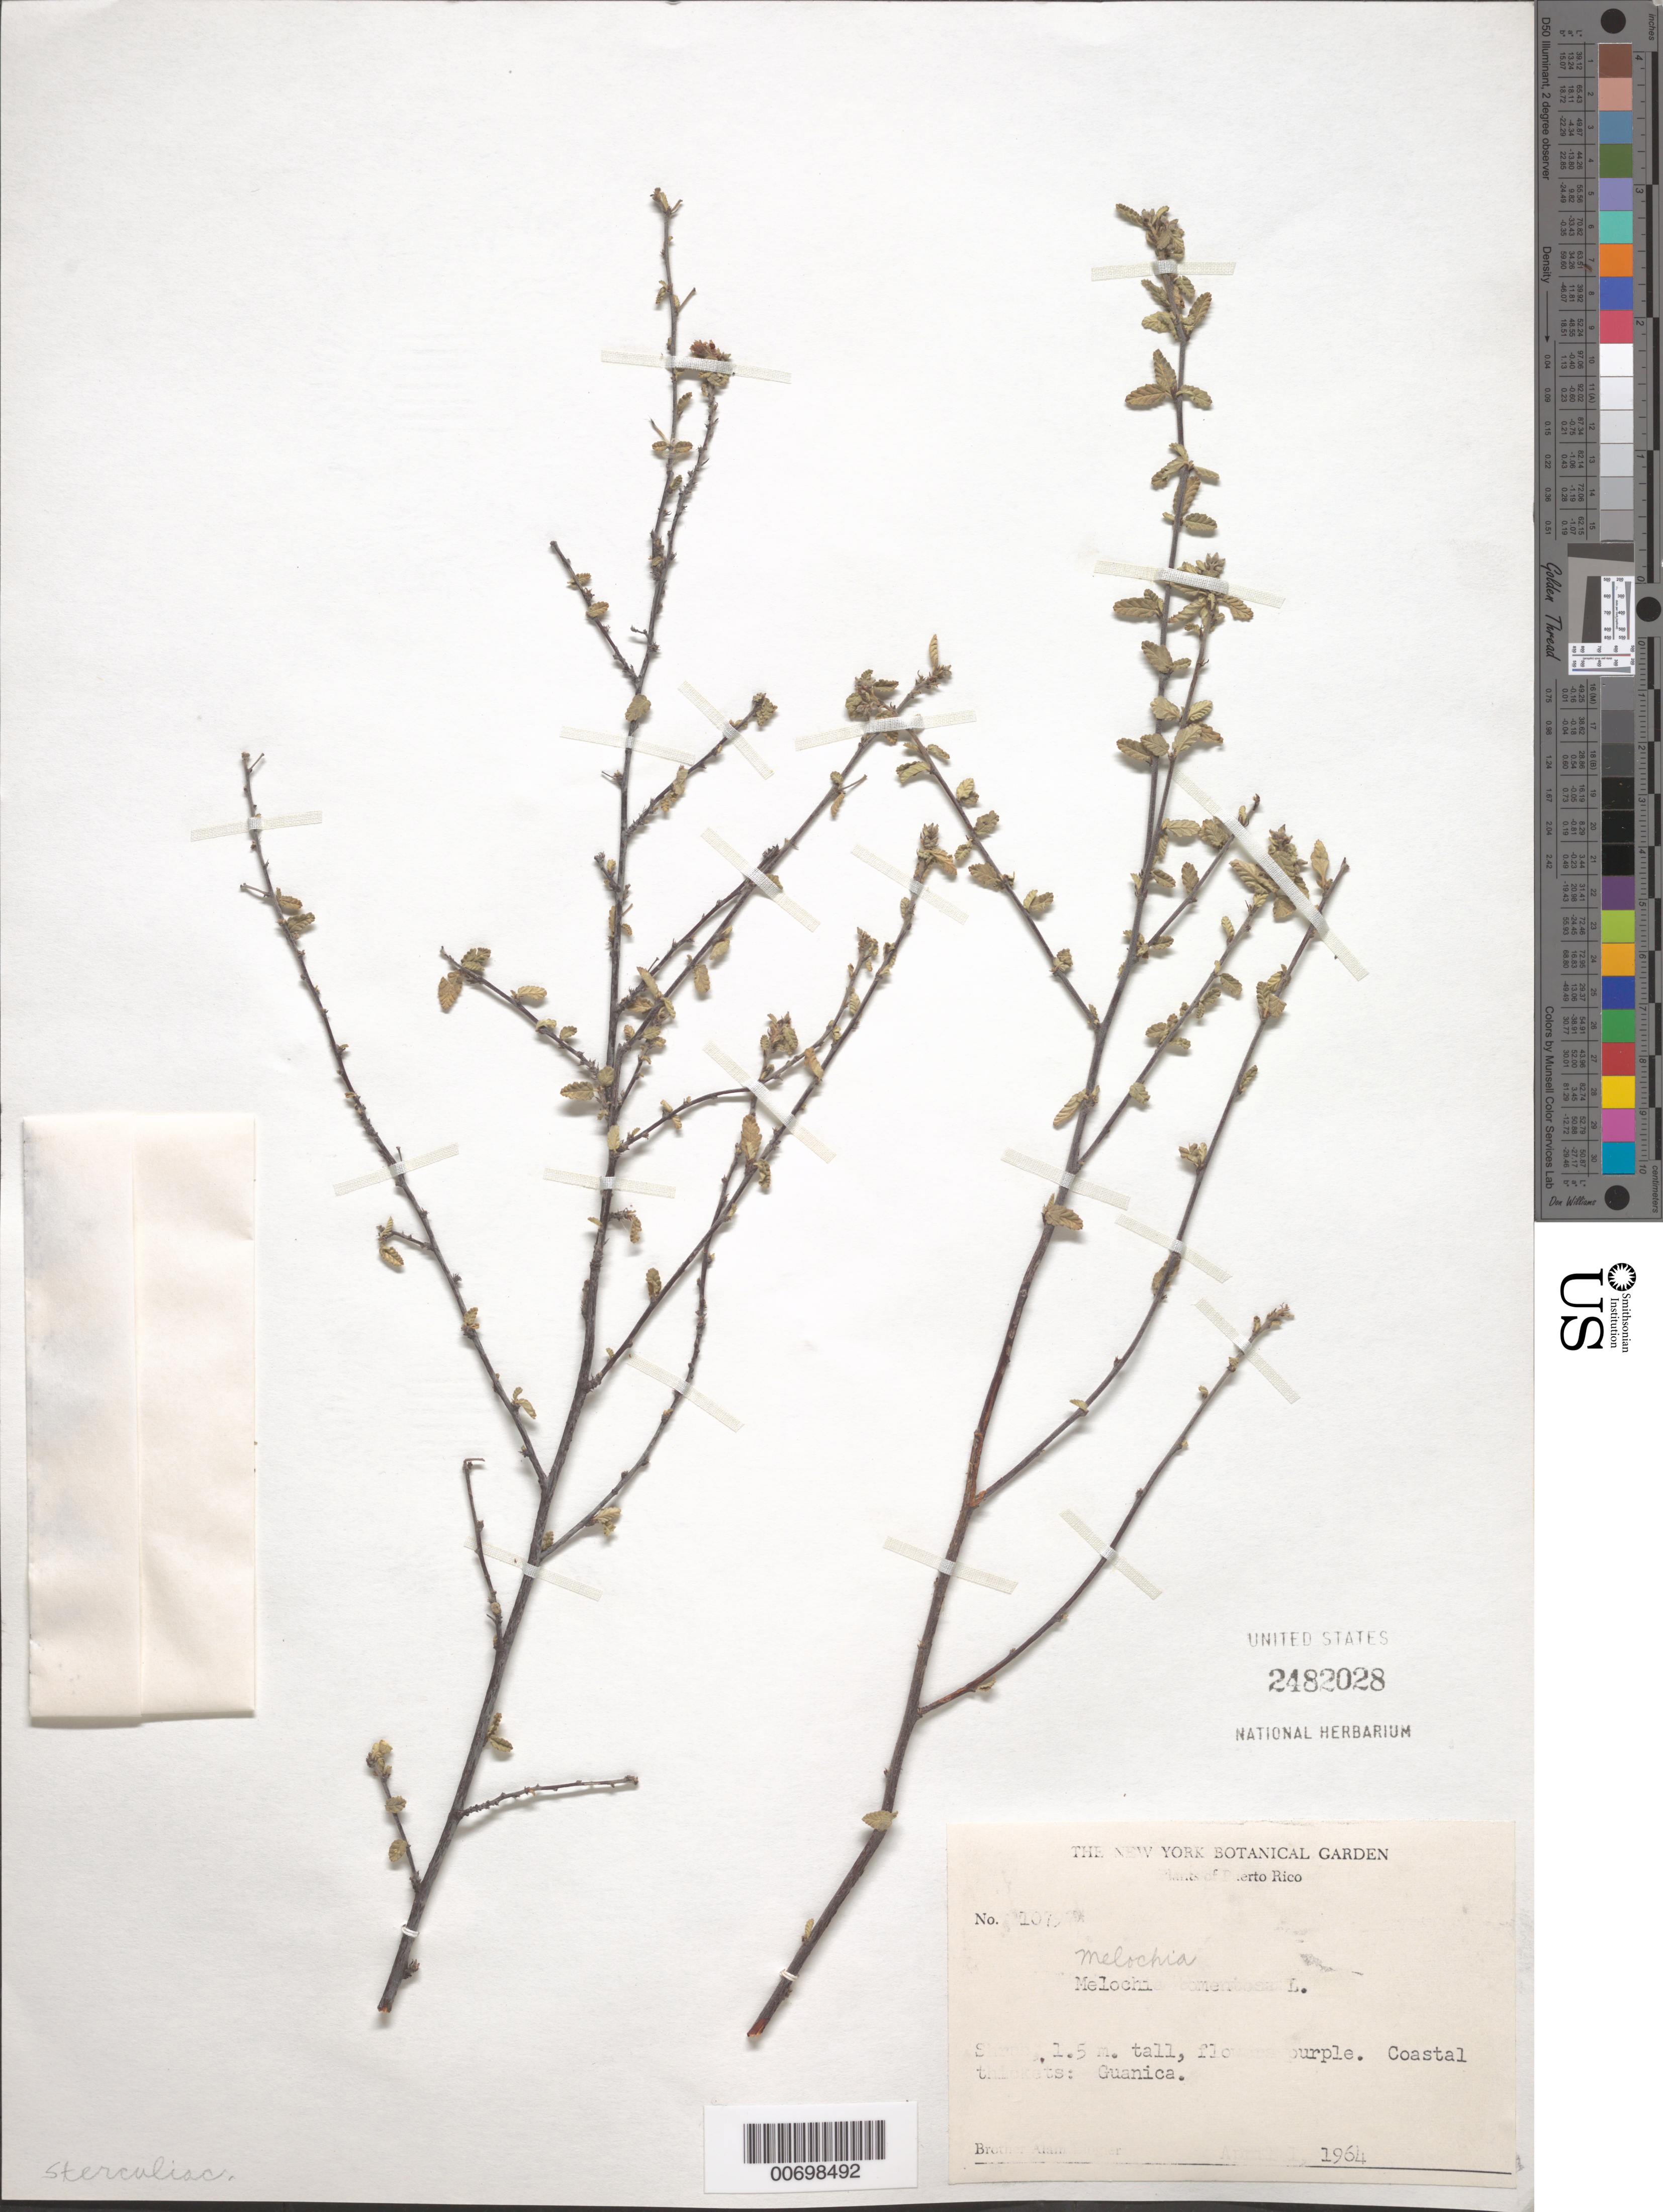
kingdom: Plantae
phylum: Tracheophyta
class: Magnoliopsida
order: Malvales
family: Malvaceae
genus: Melochia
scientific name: Melochia tomentosa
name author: L.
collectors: A. H. Liogier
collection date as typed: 01 Apr 1964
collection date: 1964-04-01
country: Puerto Rico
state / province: Guánica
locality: Guanica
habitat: Coastal thickets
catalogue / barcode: US 2482028